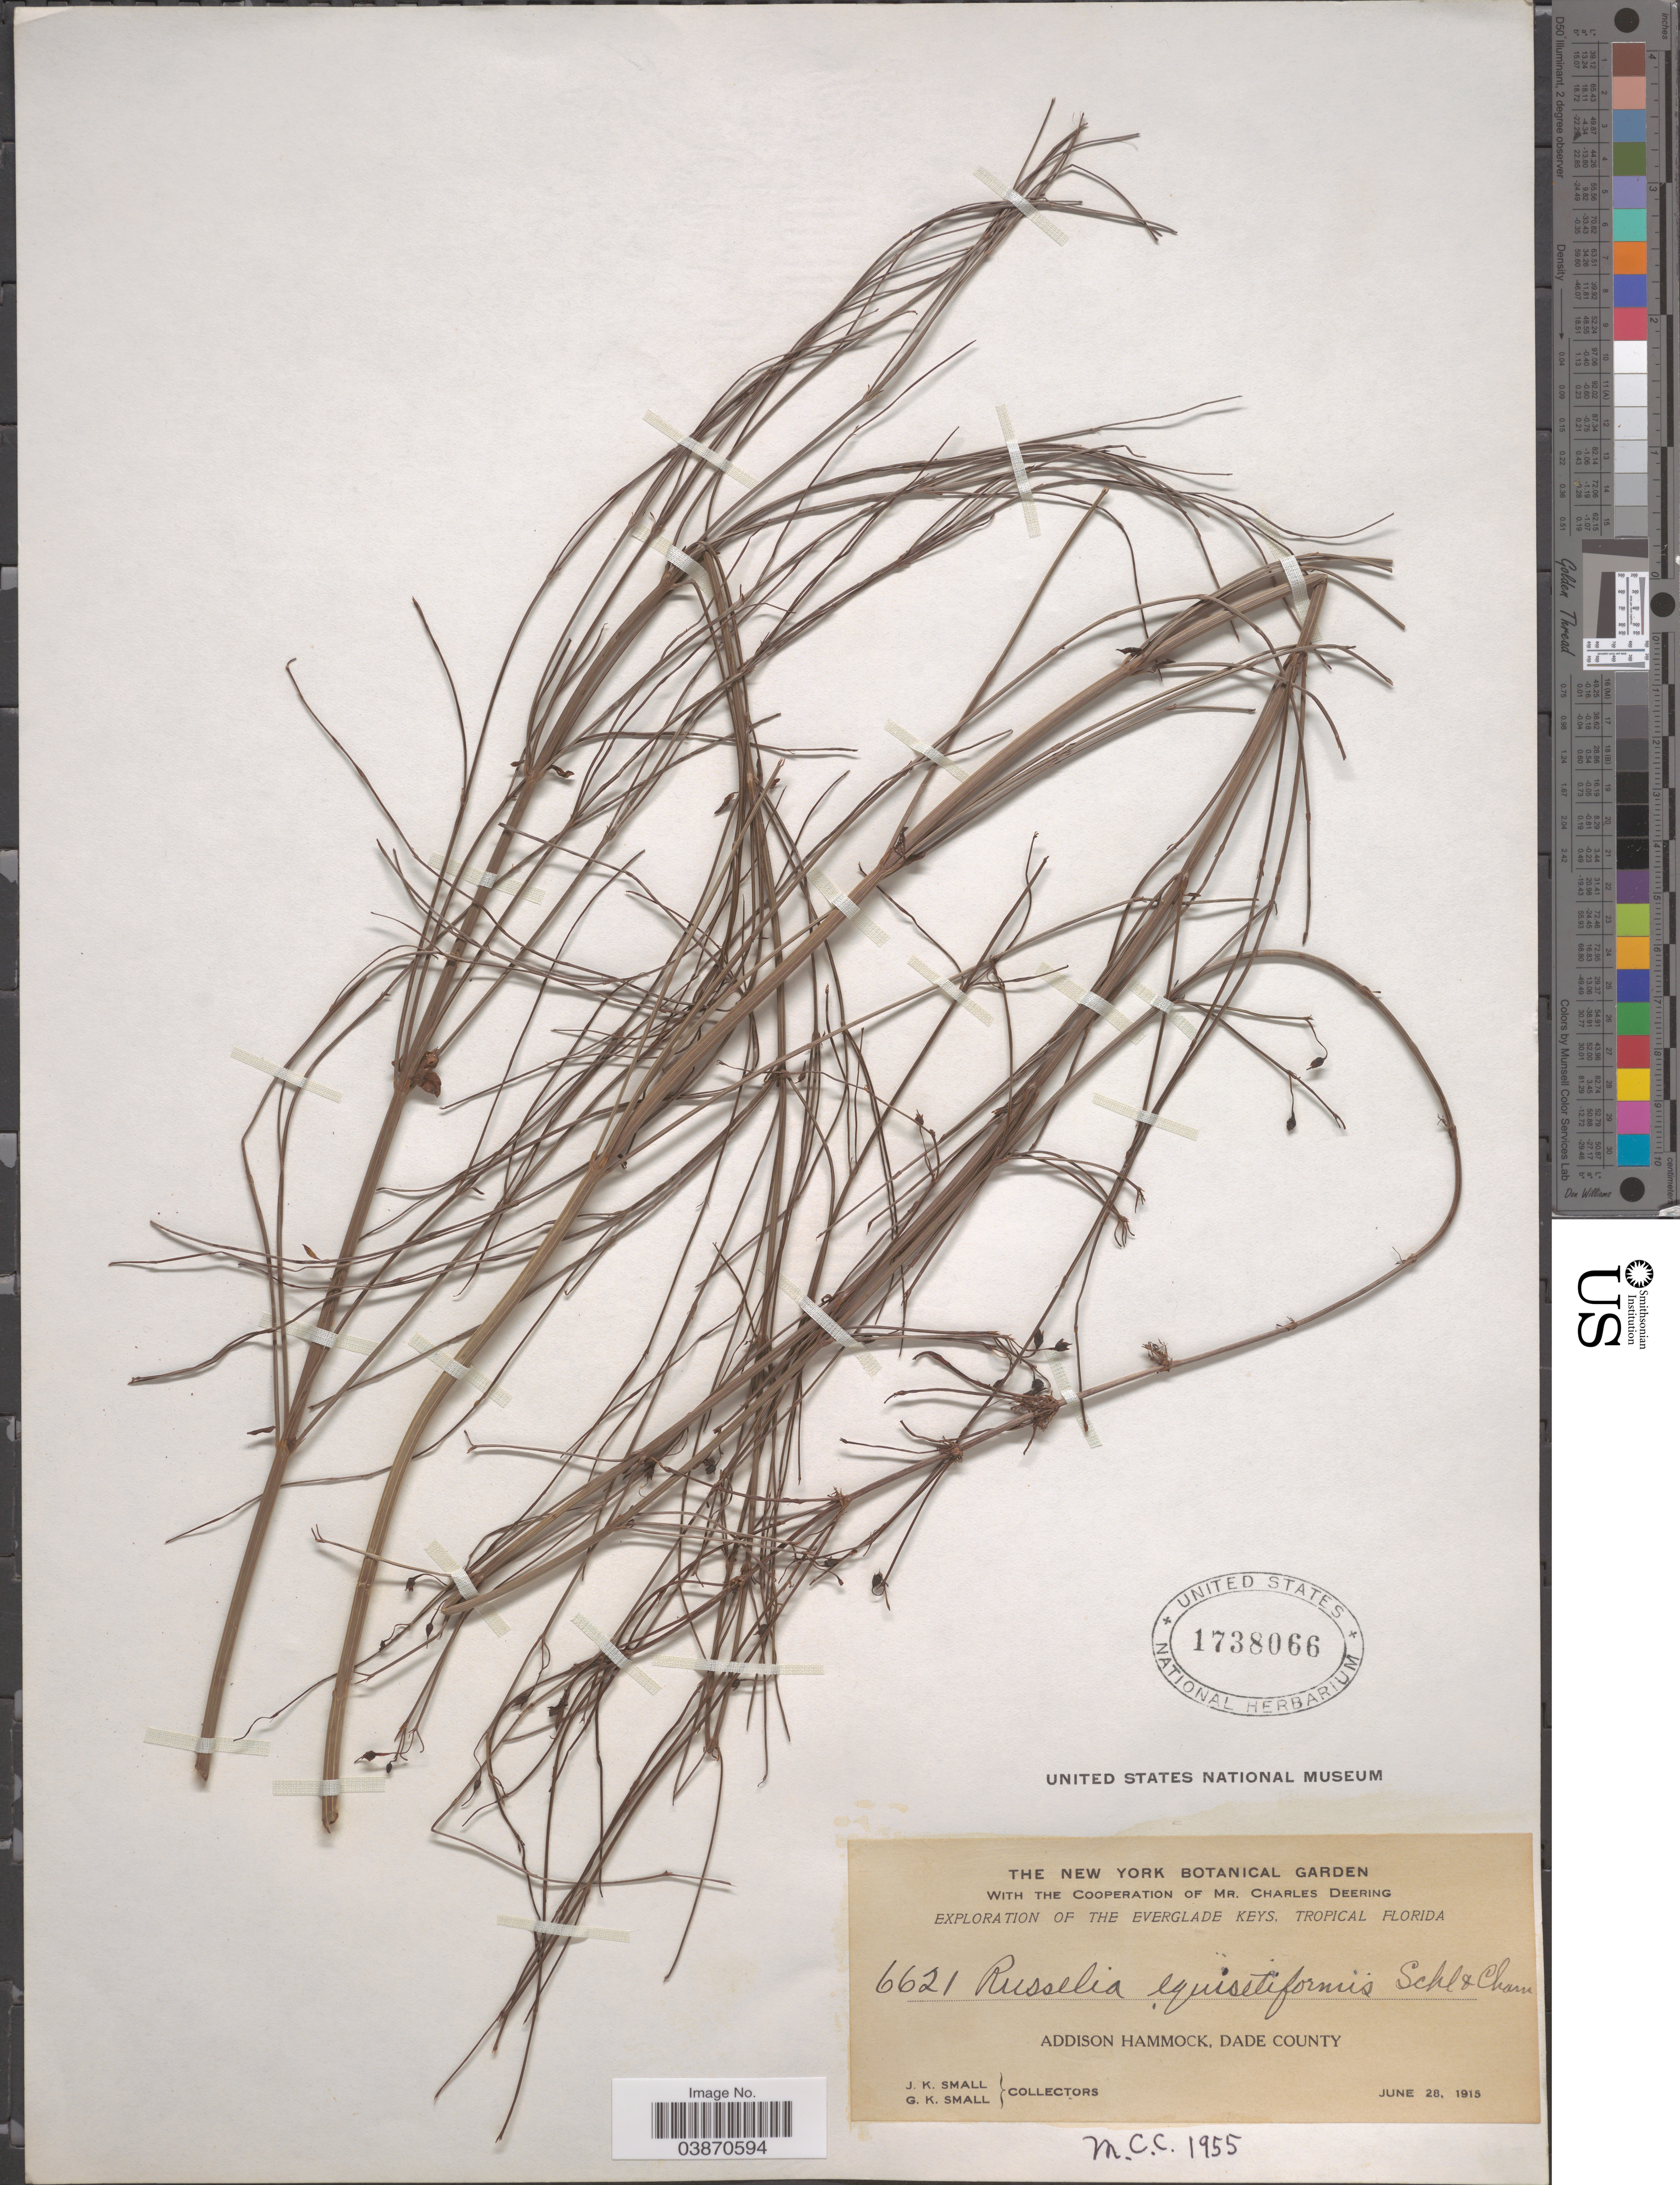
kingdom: Plantae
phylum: Tracheophyta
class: Magnoliopsida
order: Lamiales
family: Plantaginaceae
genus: Russelia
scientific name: Russelia equisetiformis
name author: Schltdl. & Cham.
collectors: J. K. Small & G. K. Small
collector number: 6621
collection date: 1915-06-28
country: United States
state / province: Florida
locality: The Everglade Keys, Tropical Florida. Addison Hammock, Dade County.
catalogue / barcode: US 1738066